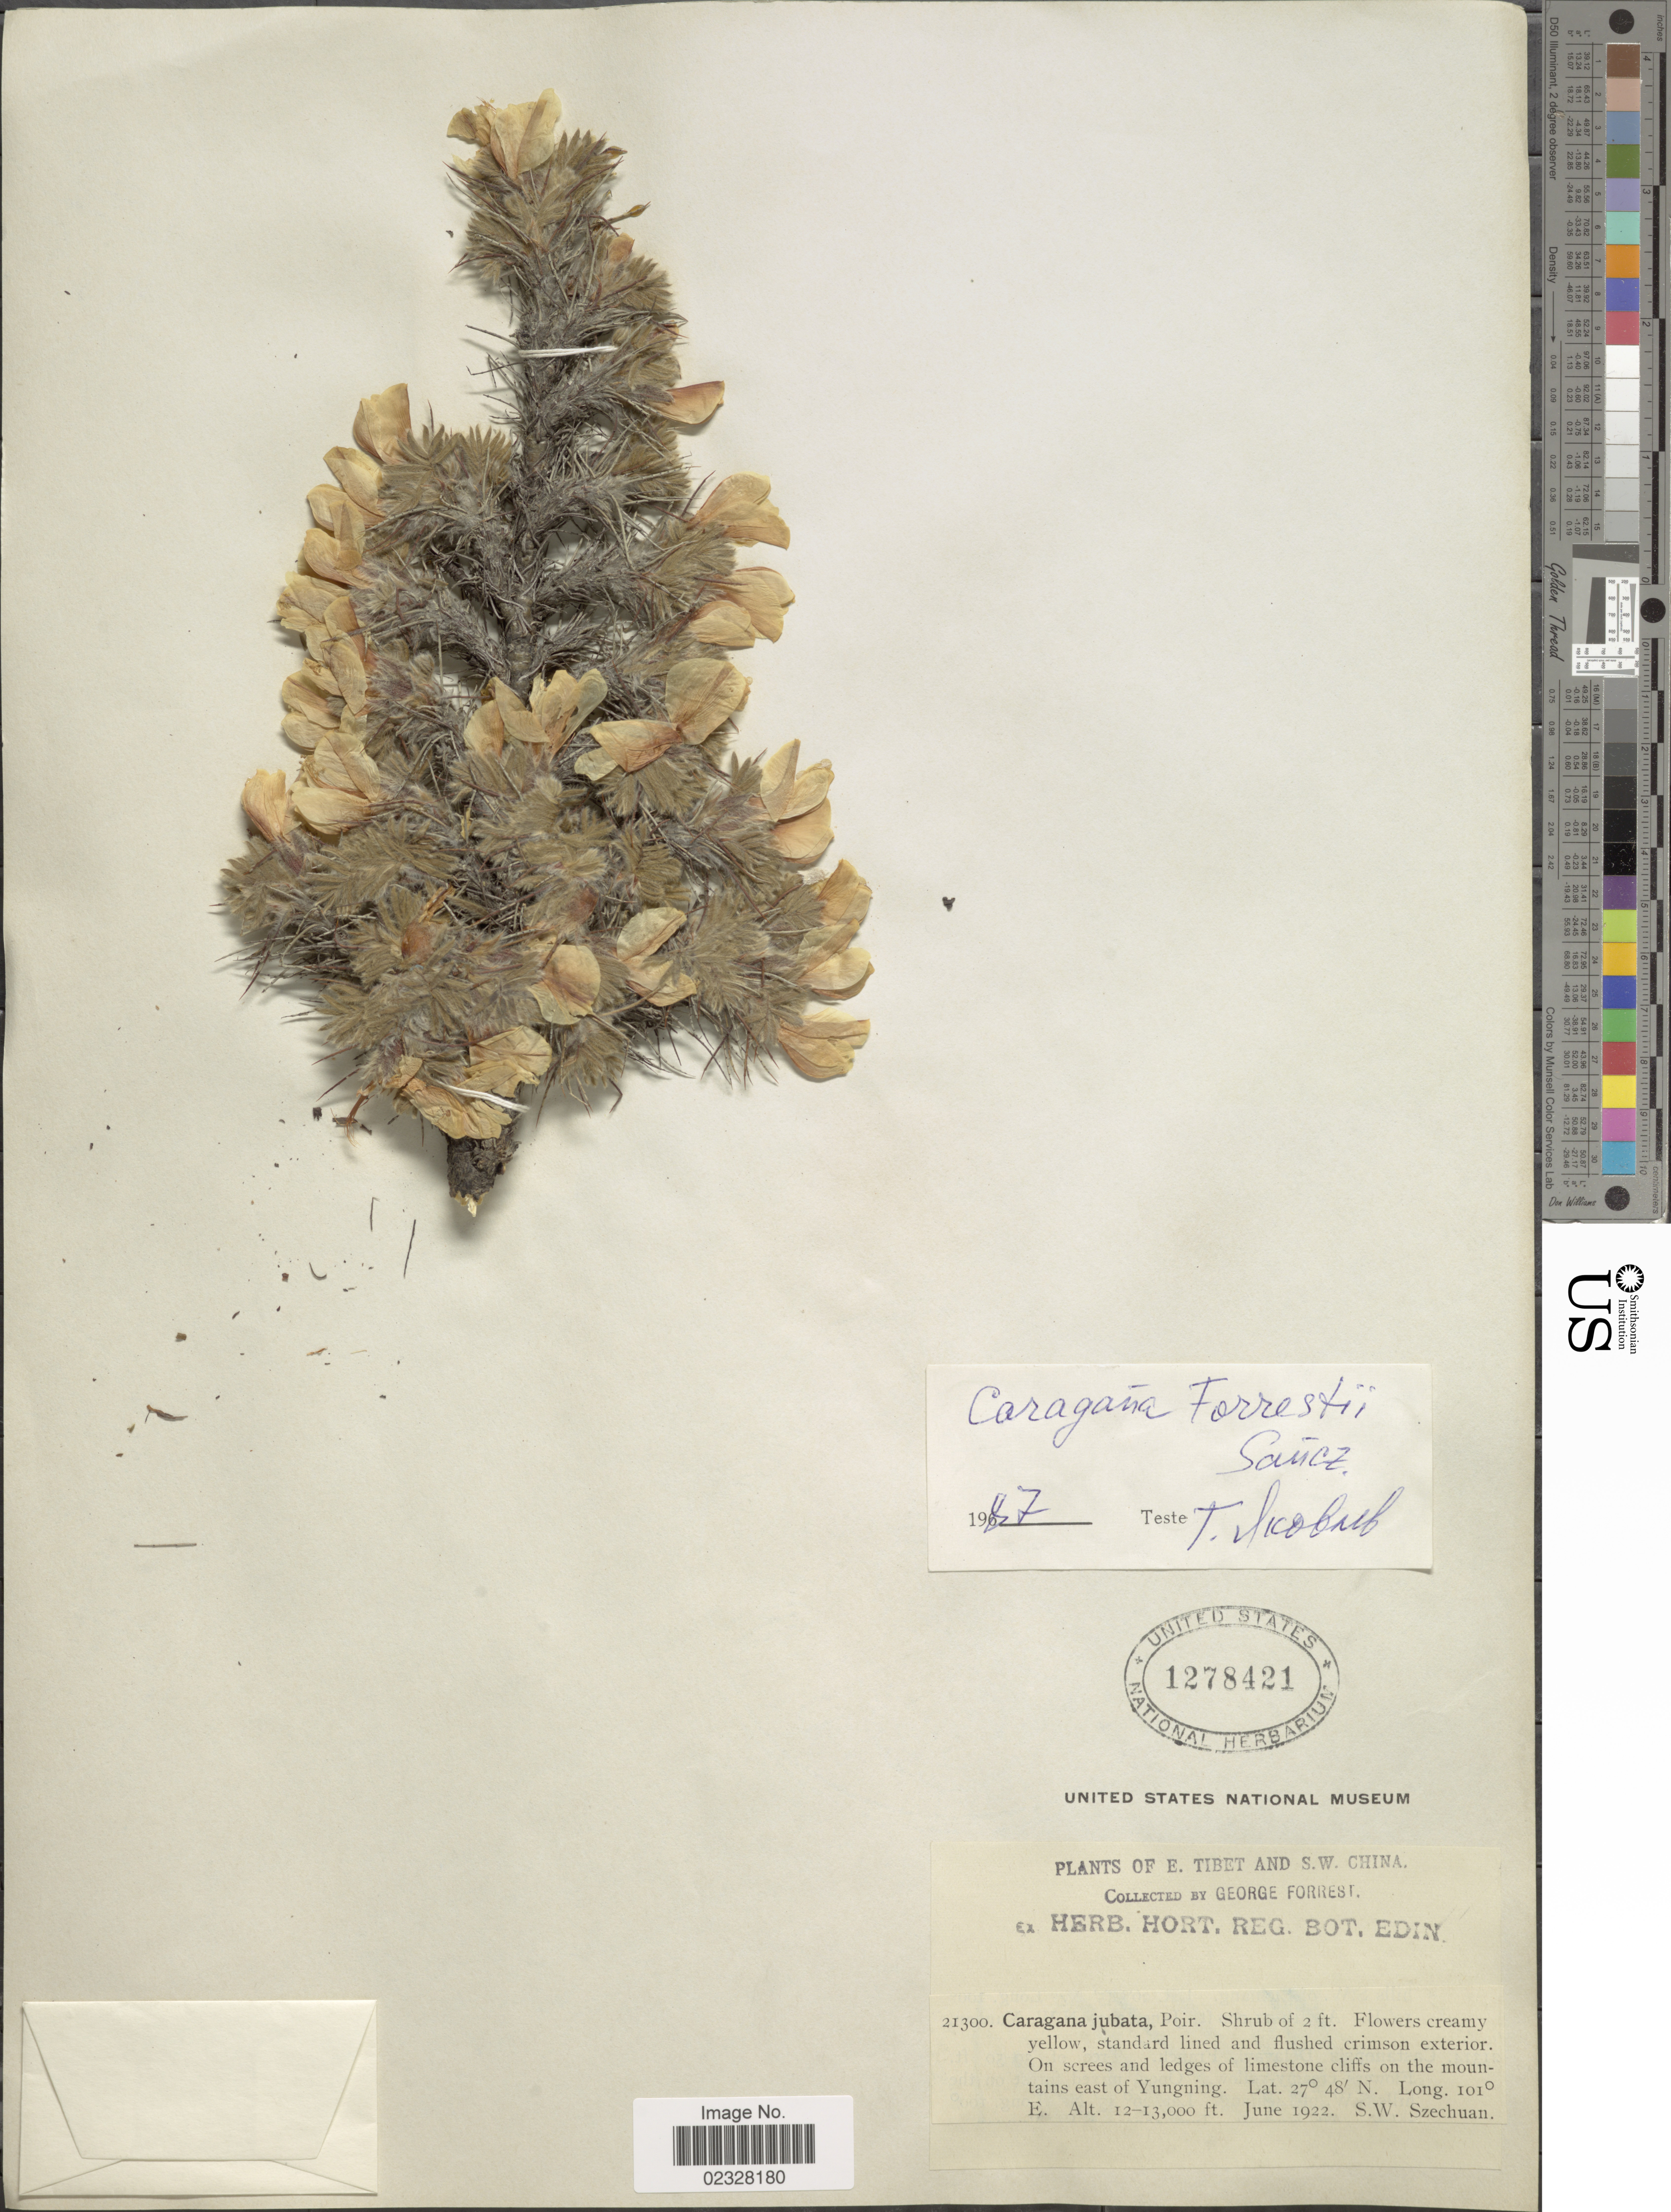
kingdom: Plantae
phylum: Tracheophyta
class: Magnoliopsida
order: Fabales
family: Fabaceae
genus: Caragana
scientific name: Caragana forrestii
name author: Sanchir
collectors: G. Forrest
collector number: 21300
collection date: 1922-06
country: China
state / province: Sichuan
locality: E. Tibet and S. W. China. On screes and ledges of limestone cliffs on the mountains east of Yungning. S.W. Szechuan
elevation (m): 3658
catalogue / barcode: US 1278421